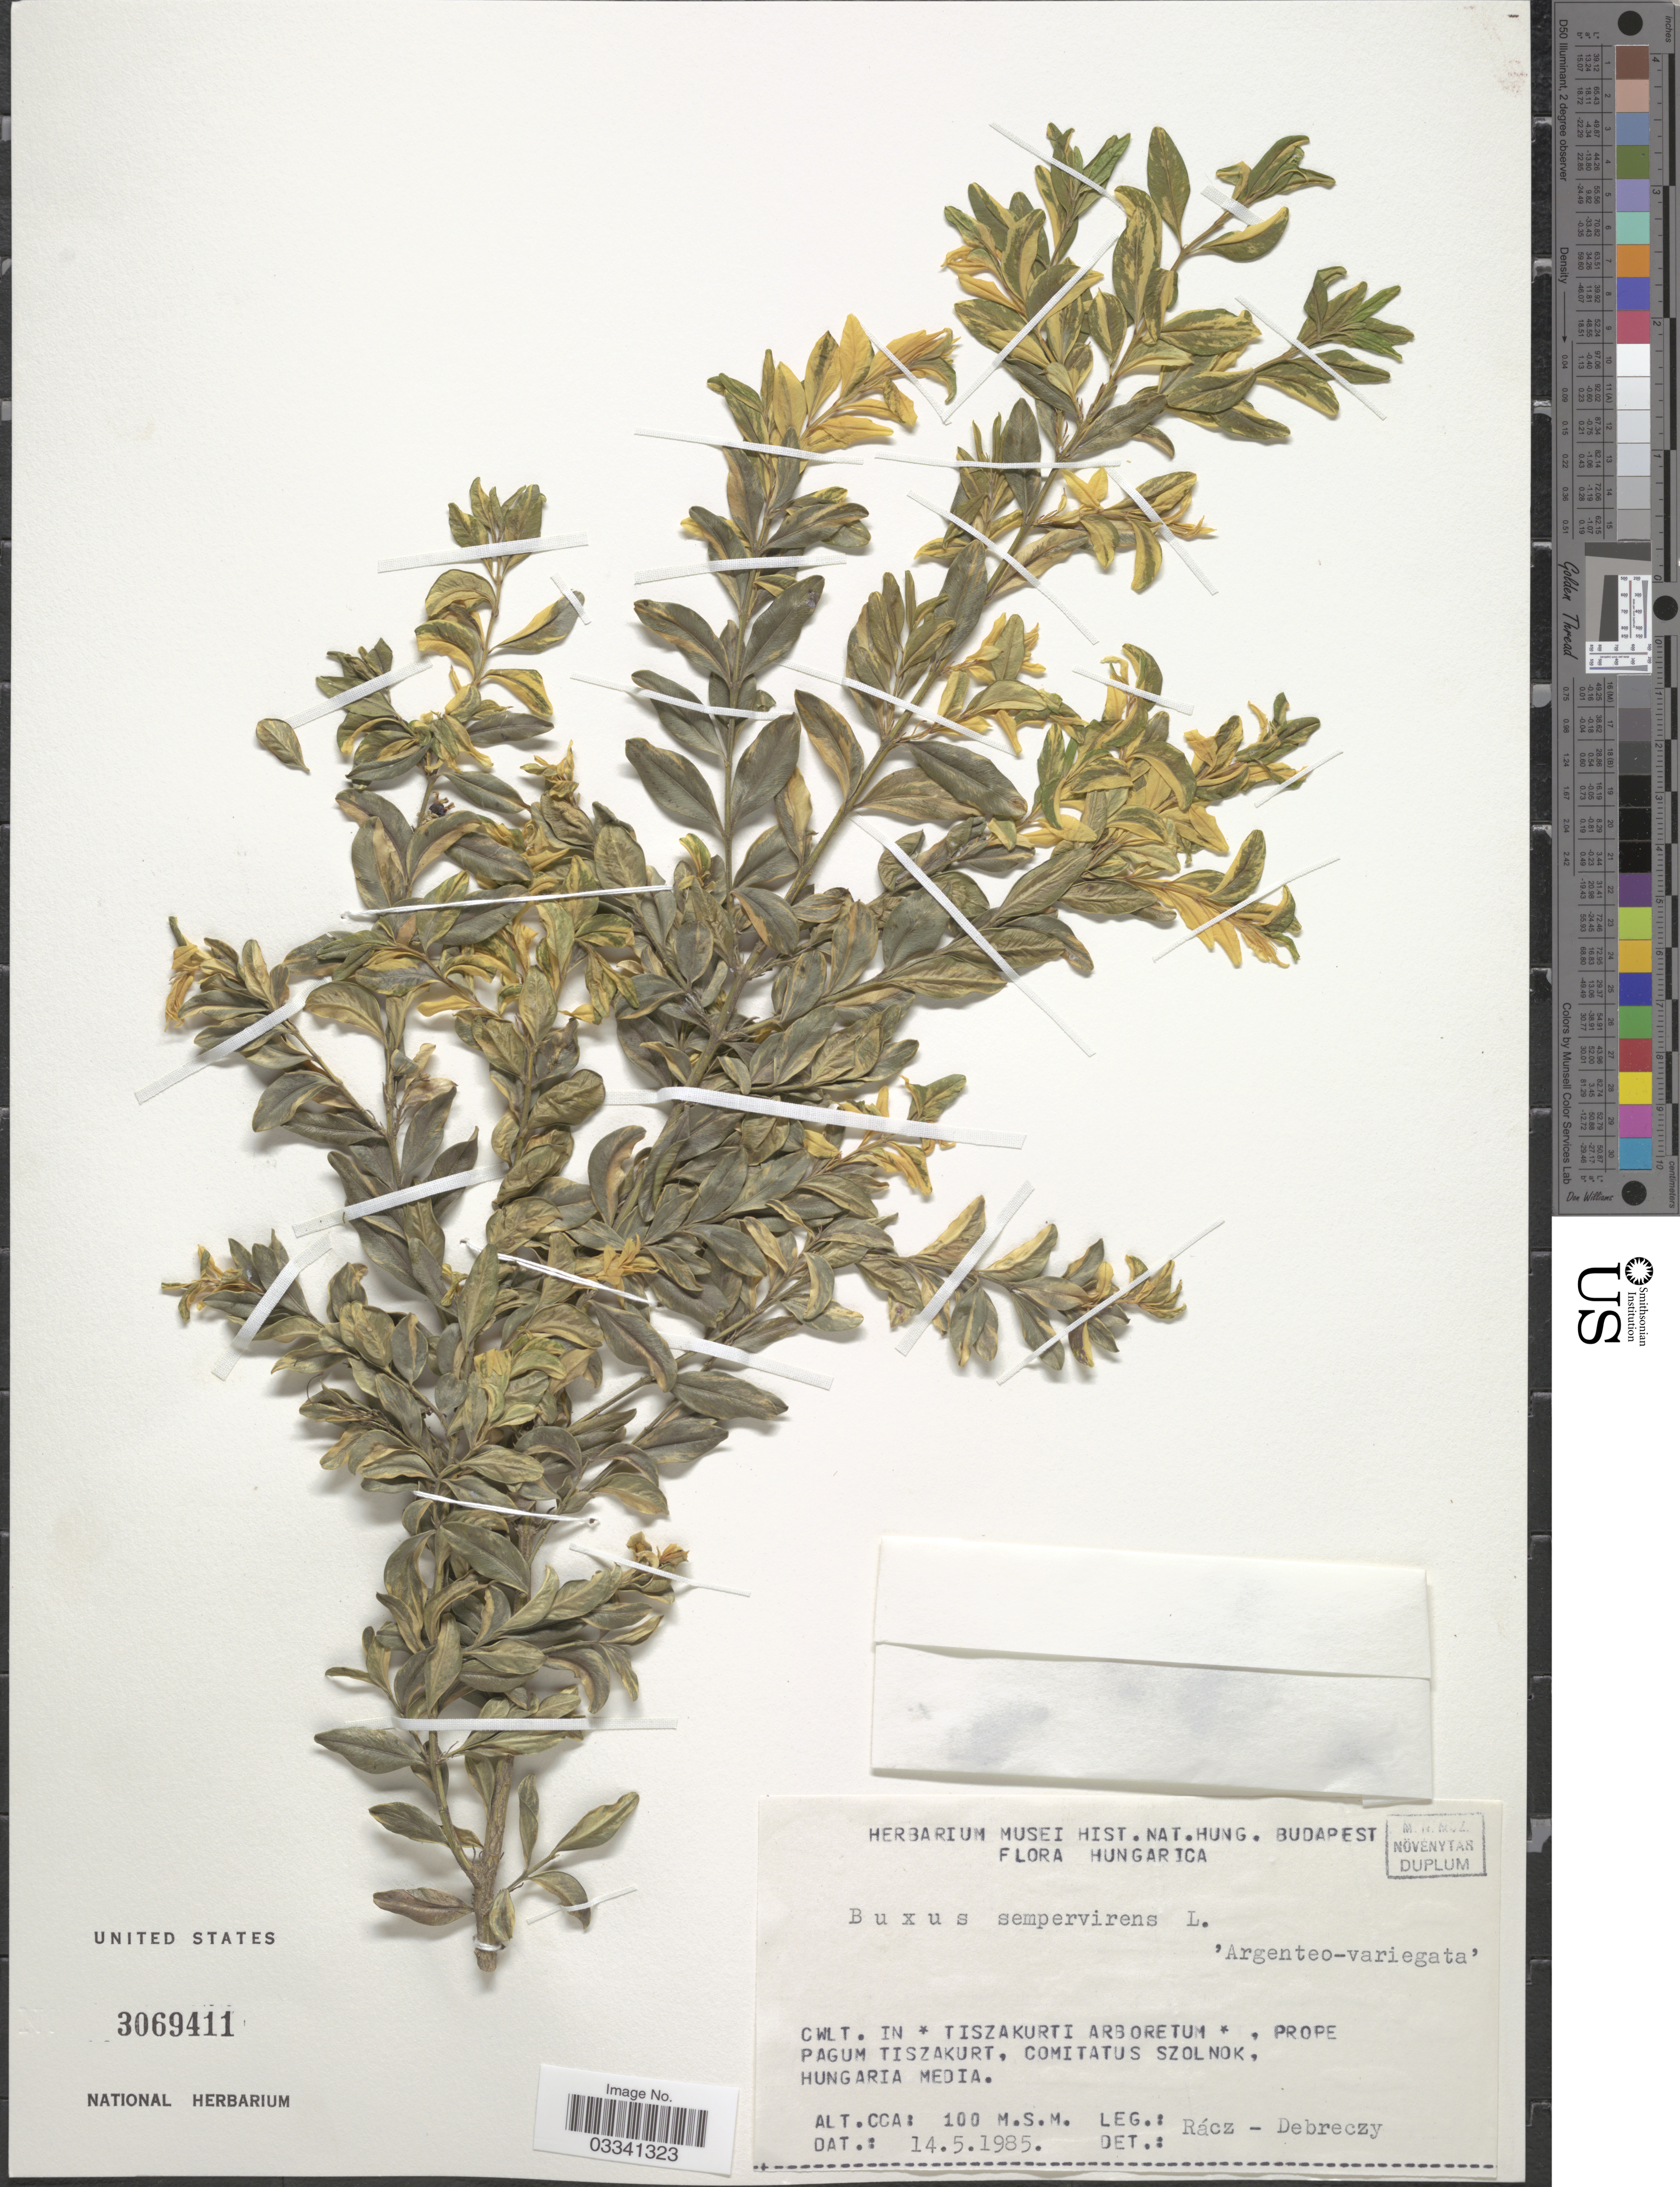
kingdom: Plantae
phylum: Tracheophyta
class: Magnoliopsida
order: Buxales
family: Buxaceae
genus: Buxus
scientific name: Buxus sempervirens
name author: L.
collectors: Rácz & Debreczy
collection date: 1985-05-14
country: Hungary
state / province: Szolnok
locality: Cwlt. in [interpreted] Tiszakurti Arboretum, prope pagum Tiszakurt, Hungaria Media.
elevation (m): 100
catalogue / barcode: US 3069411